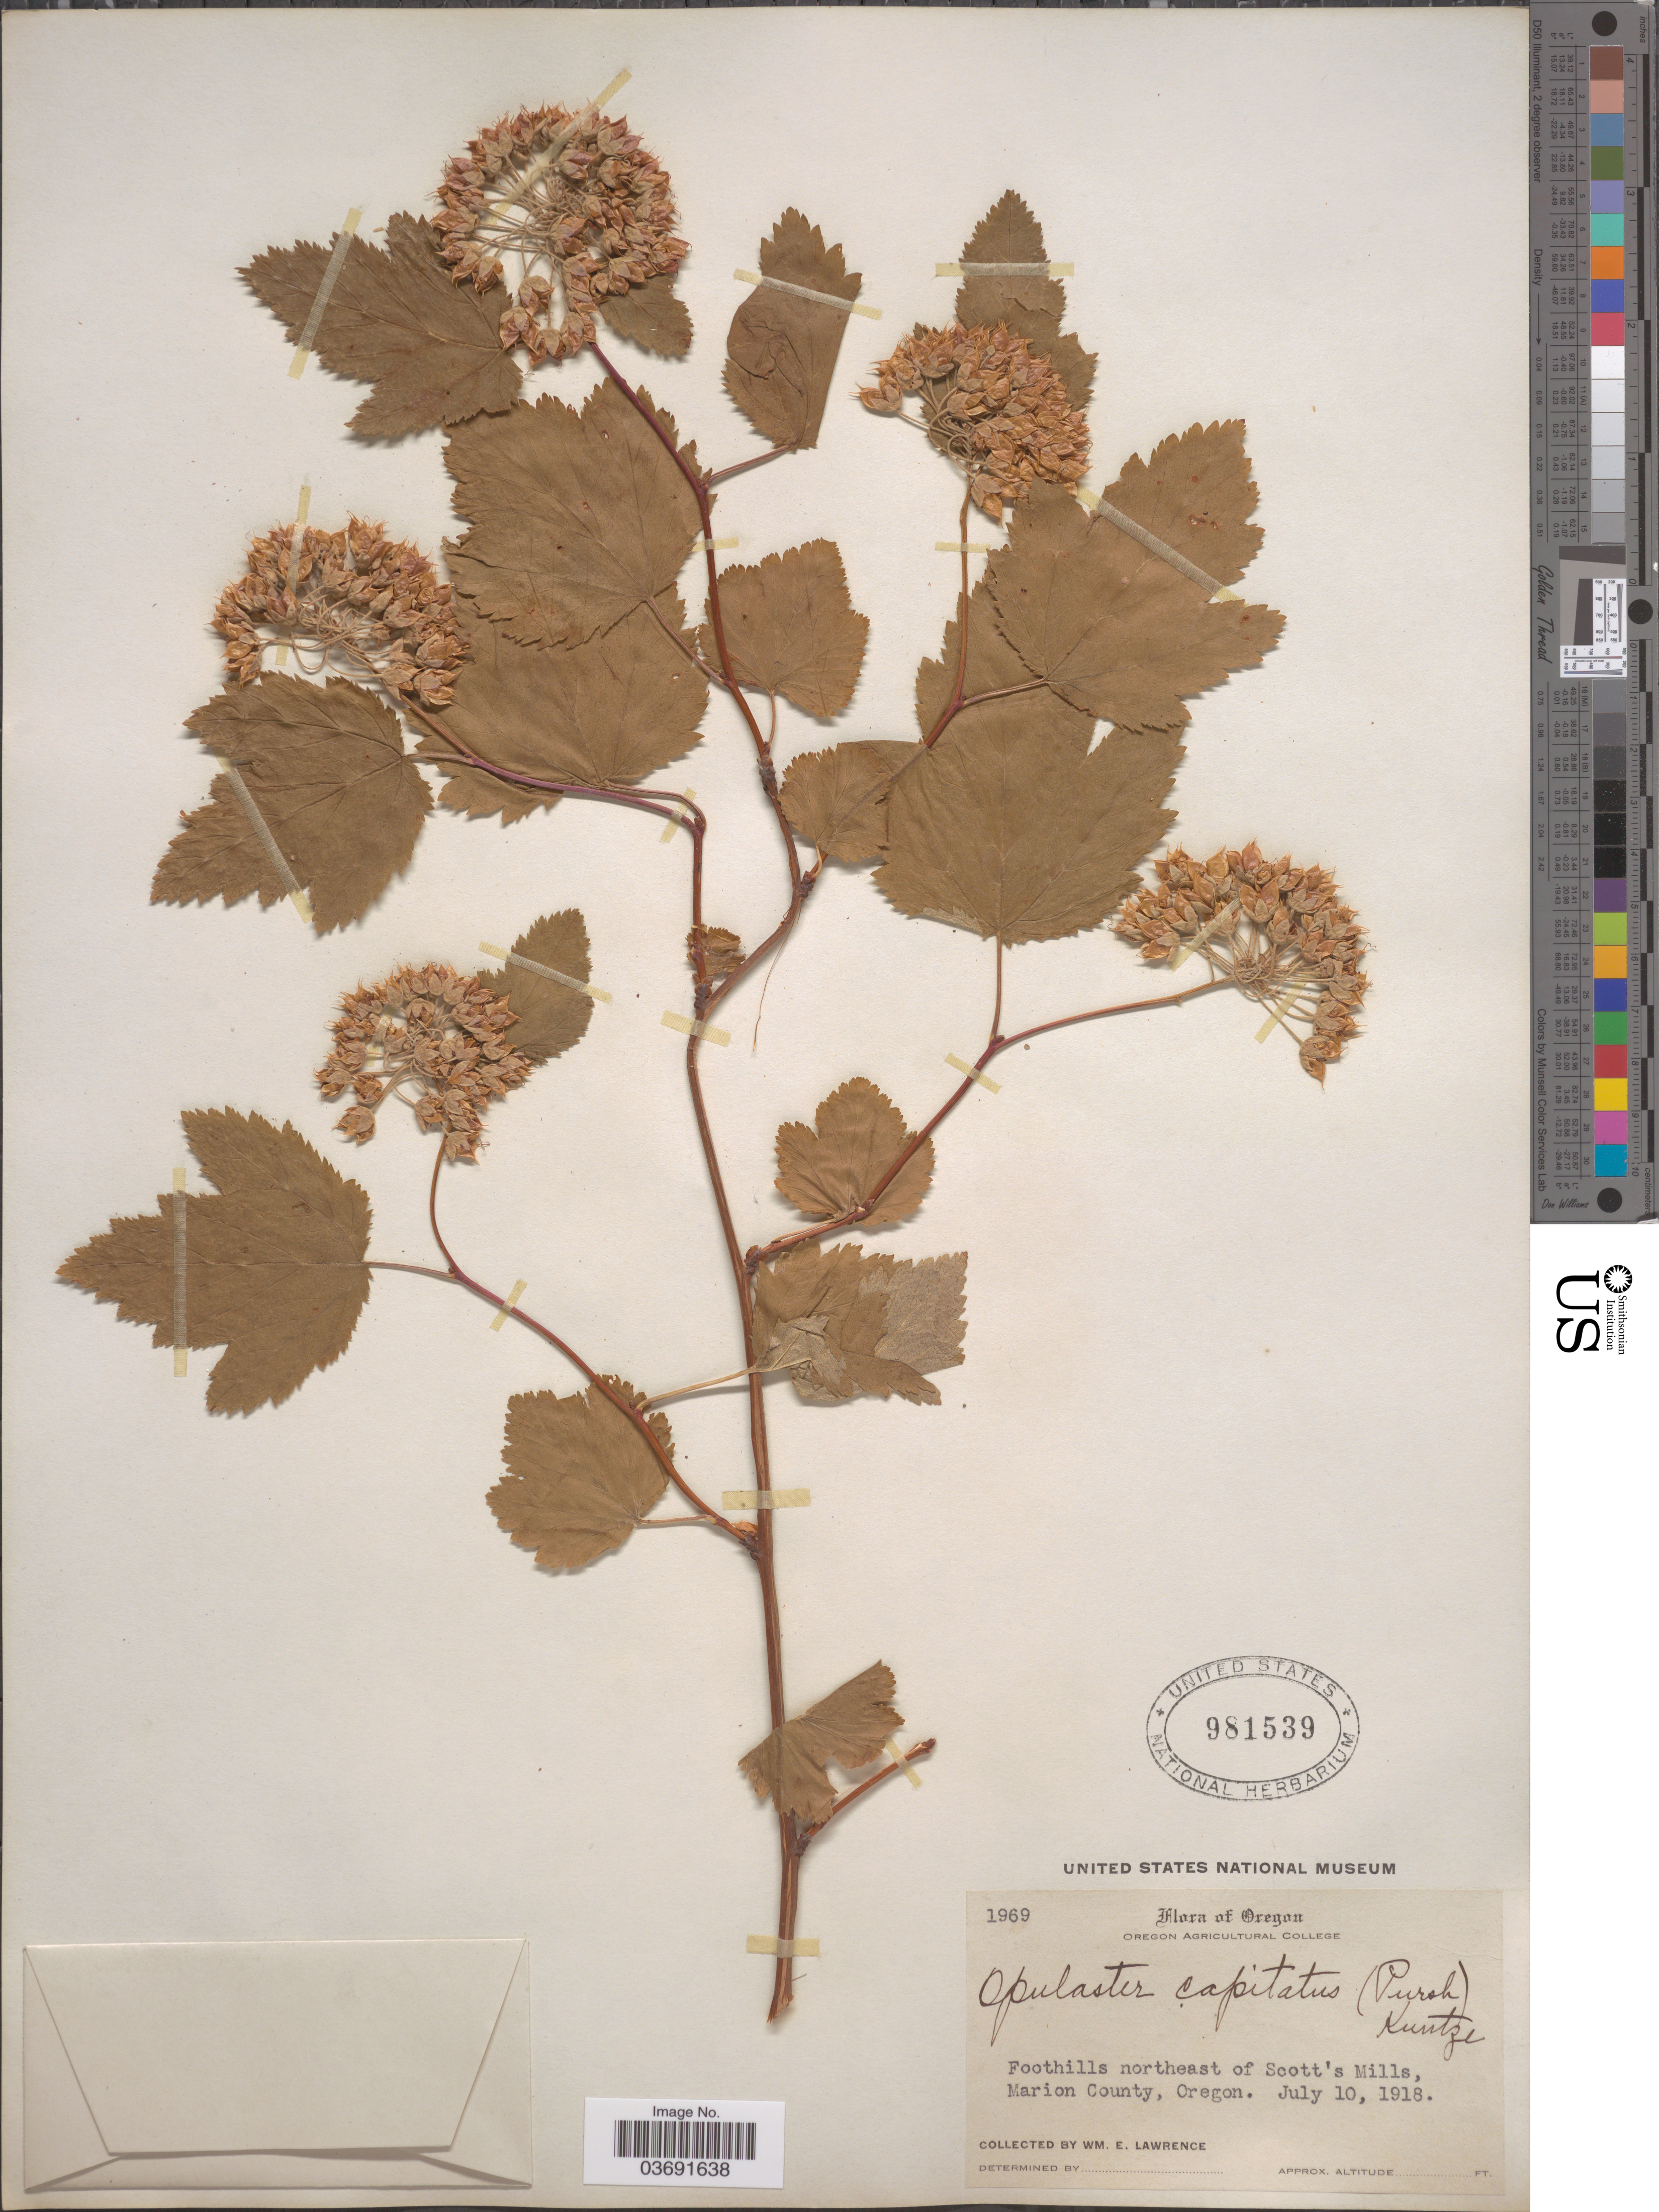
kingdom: Plantae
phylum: Tracheophyta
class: Magnoliopsida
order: Rosales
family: Rosaceae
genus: Physocarpus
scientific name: Physocarpus capitatus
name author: (Pursh) Kuntze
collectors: W. Lawrence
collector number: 1969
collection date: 1918-07-10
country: United States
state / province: Oregon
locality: Foothills northeast of Scott's Mills, Marion County.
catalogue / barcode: US 981539